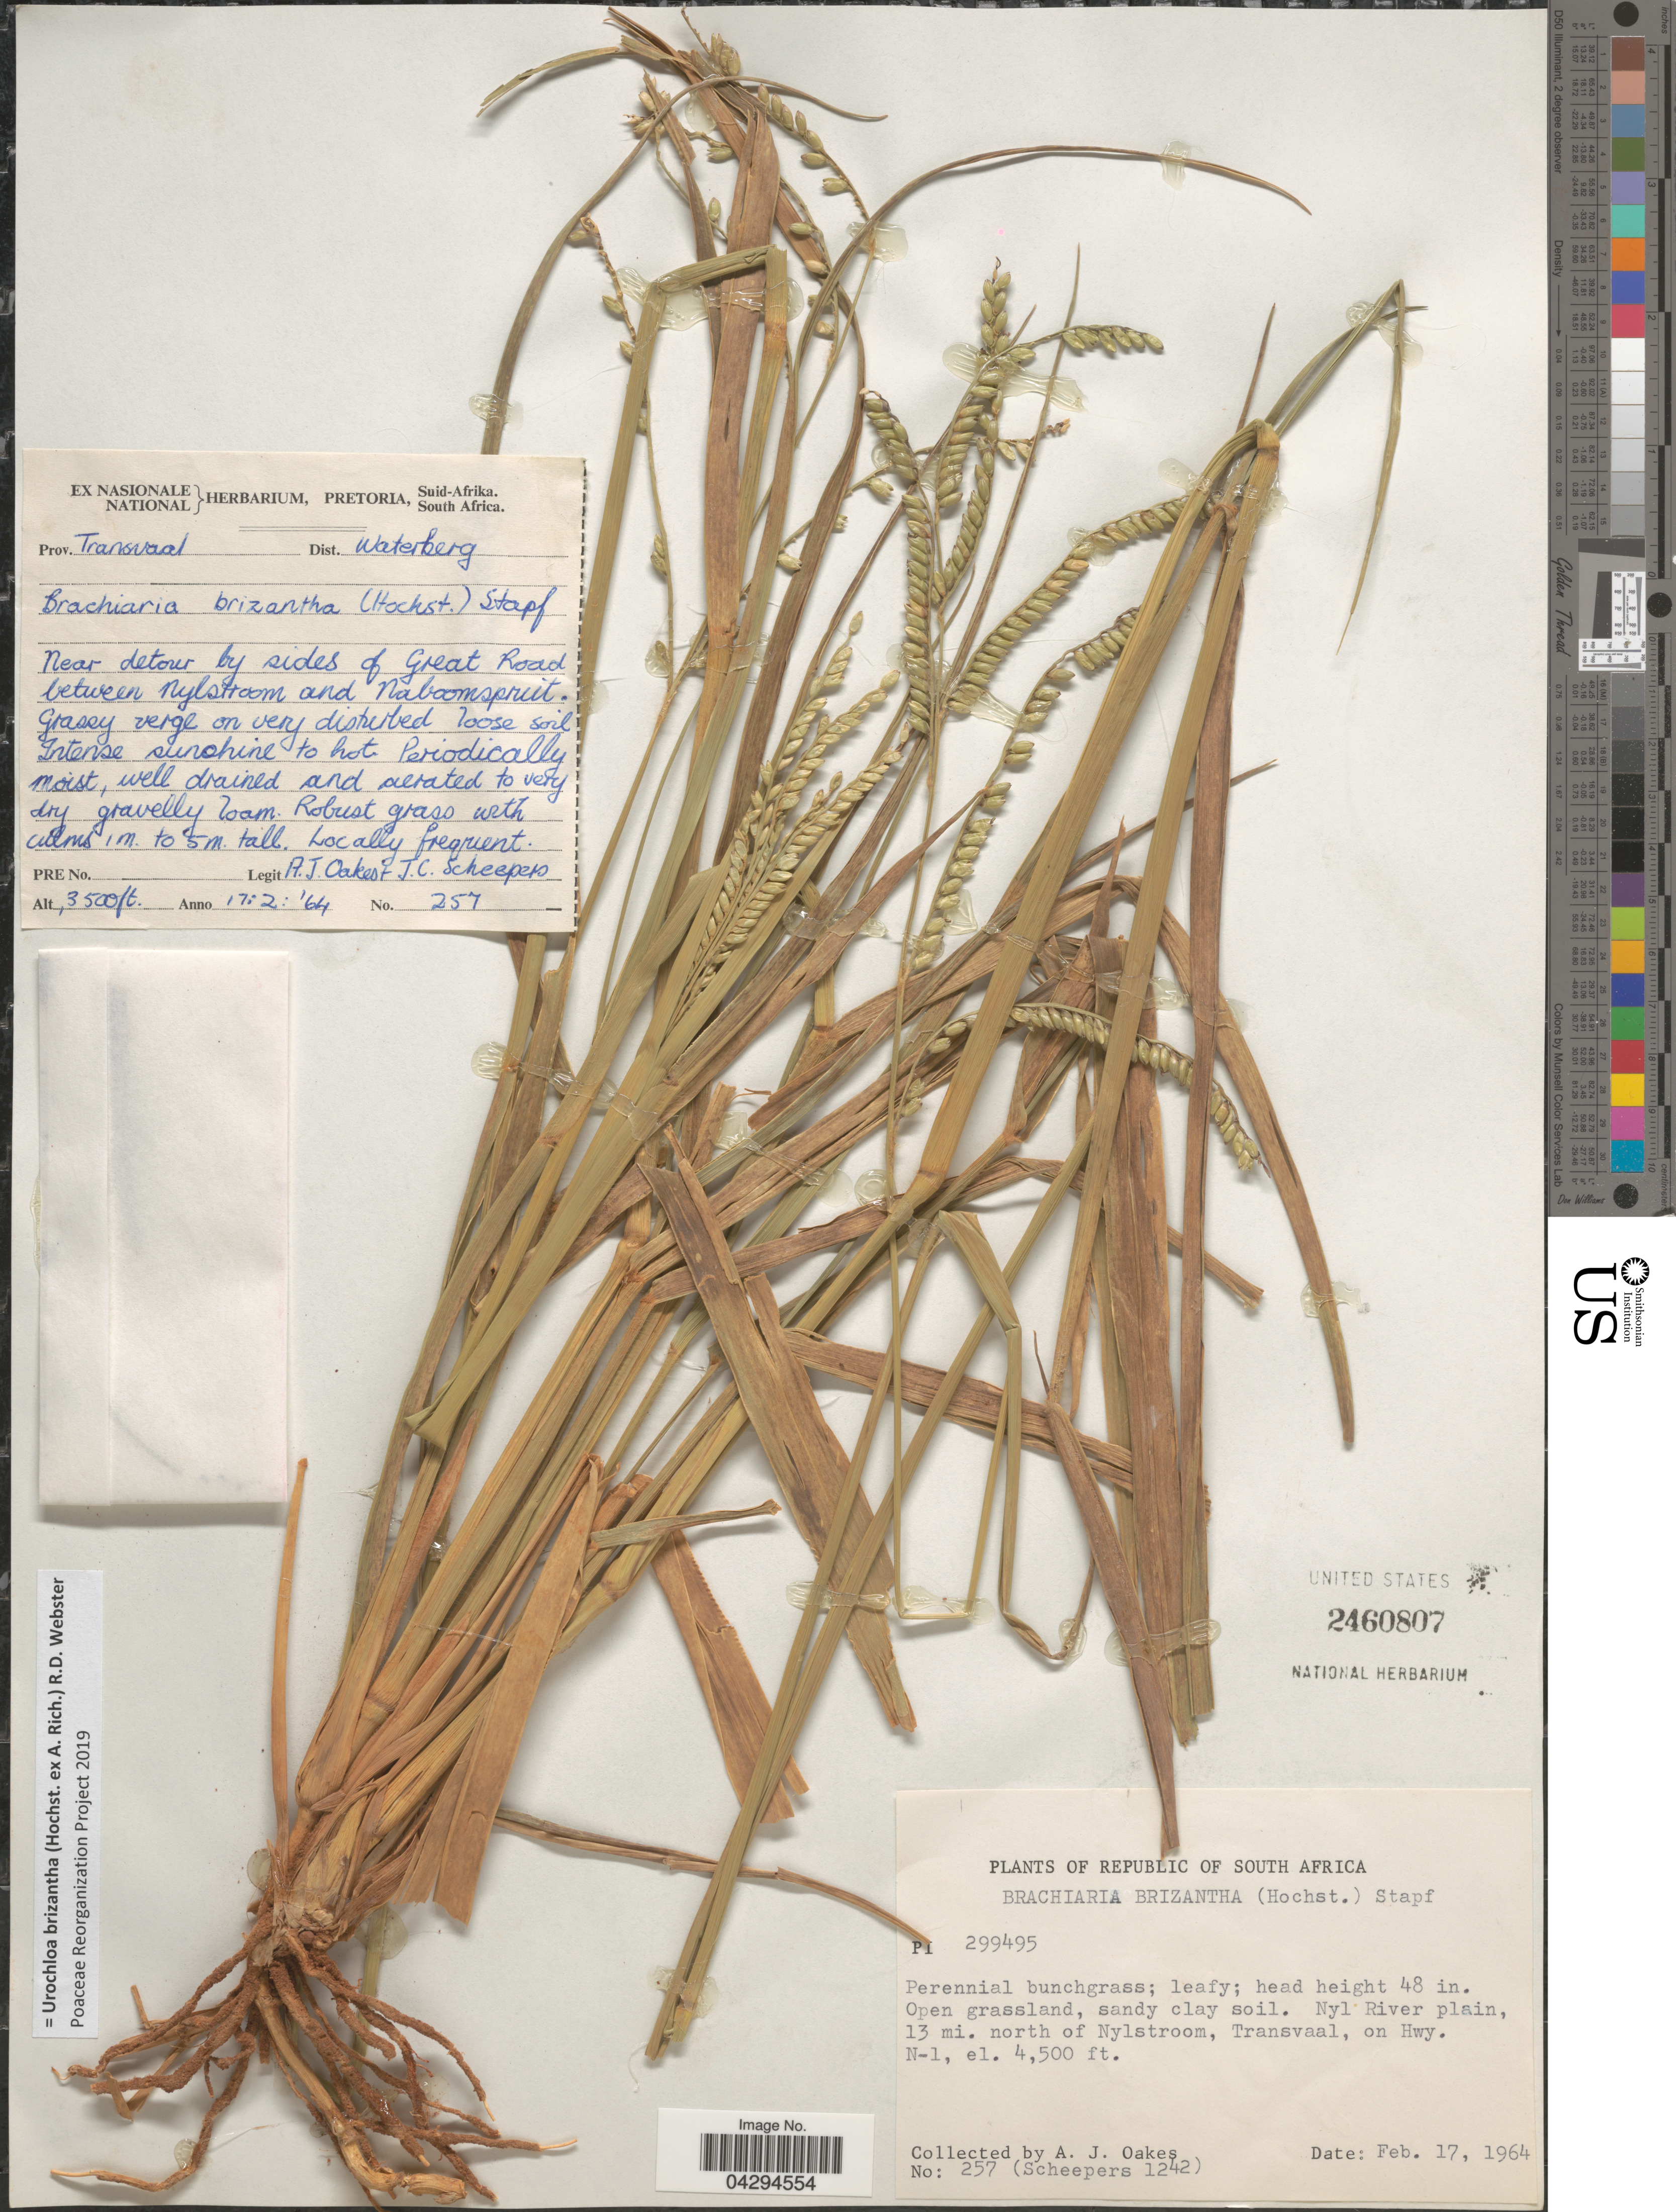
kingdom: Plantae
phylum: Tracheophyta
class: Liliopsida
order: Poales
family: Poaceae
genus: Urochloa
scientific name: Urochloa brizantha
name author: (Hochst. ex A. Rich.) R.D. Webster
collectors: A. Oakes & J. Scheepers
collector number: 257/1242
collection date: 1964-02-17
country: South Africa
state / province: Limpopo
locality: Prov. Transvaal. Dist. Waterberg. Near detour by sides of Great Road between Nylstroom and Naboomspruit. Republic of South Africa. Nyl River plain, 13 mi. north of Nylstroom, Transvaal, on Hwy. N-1.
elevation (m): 1067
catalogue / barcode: US 2460807